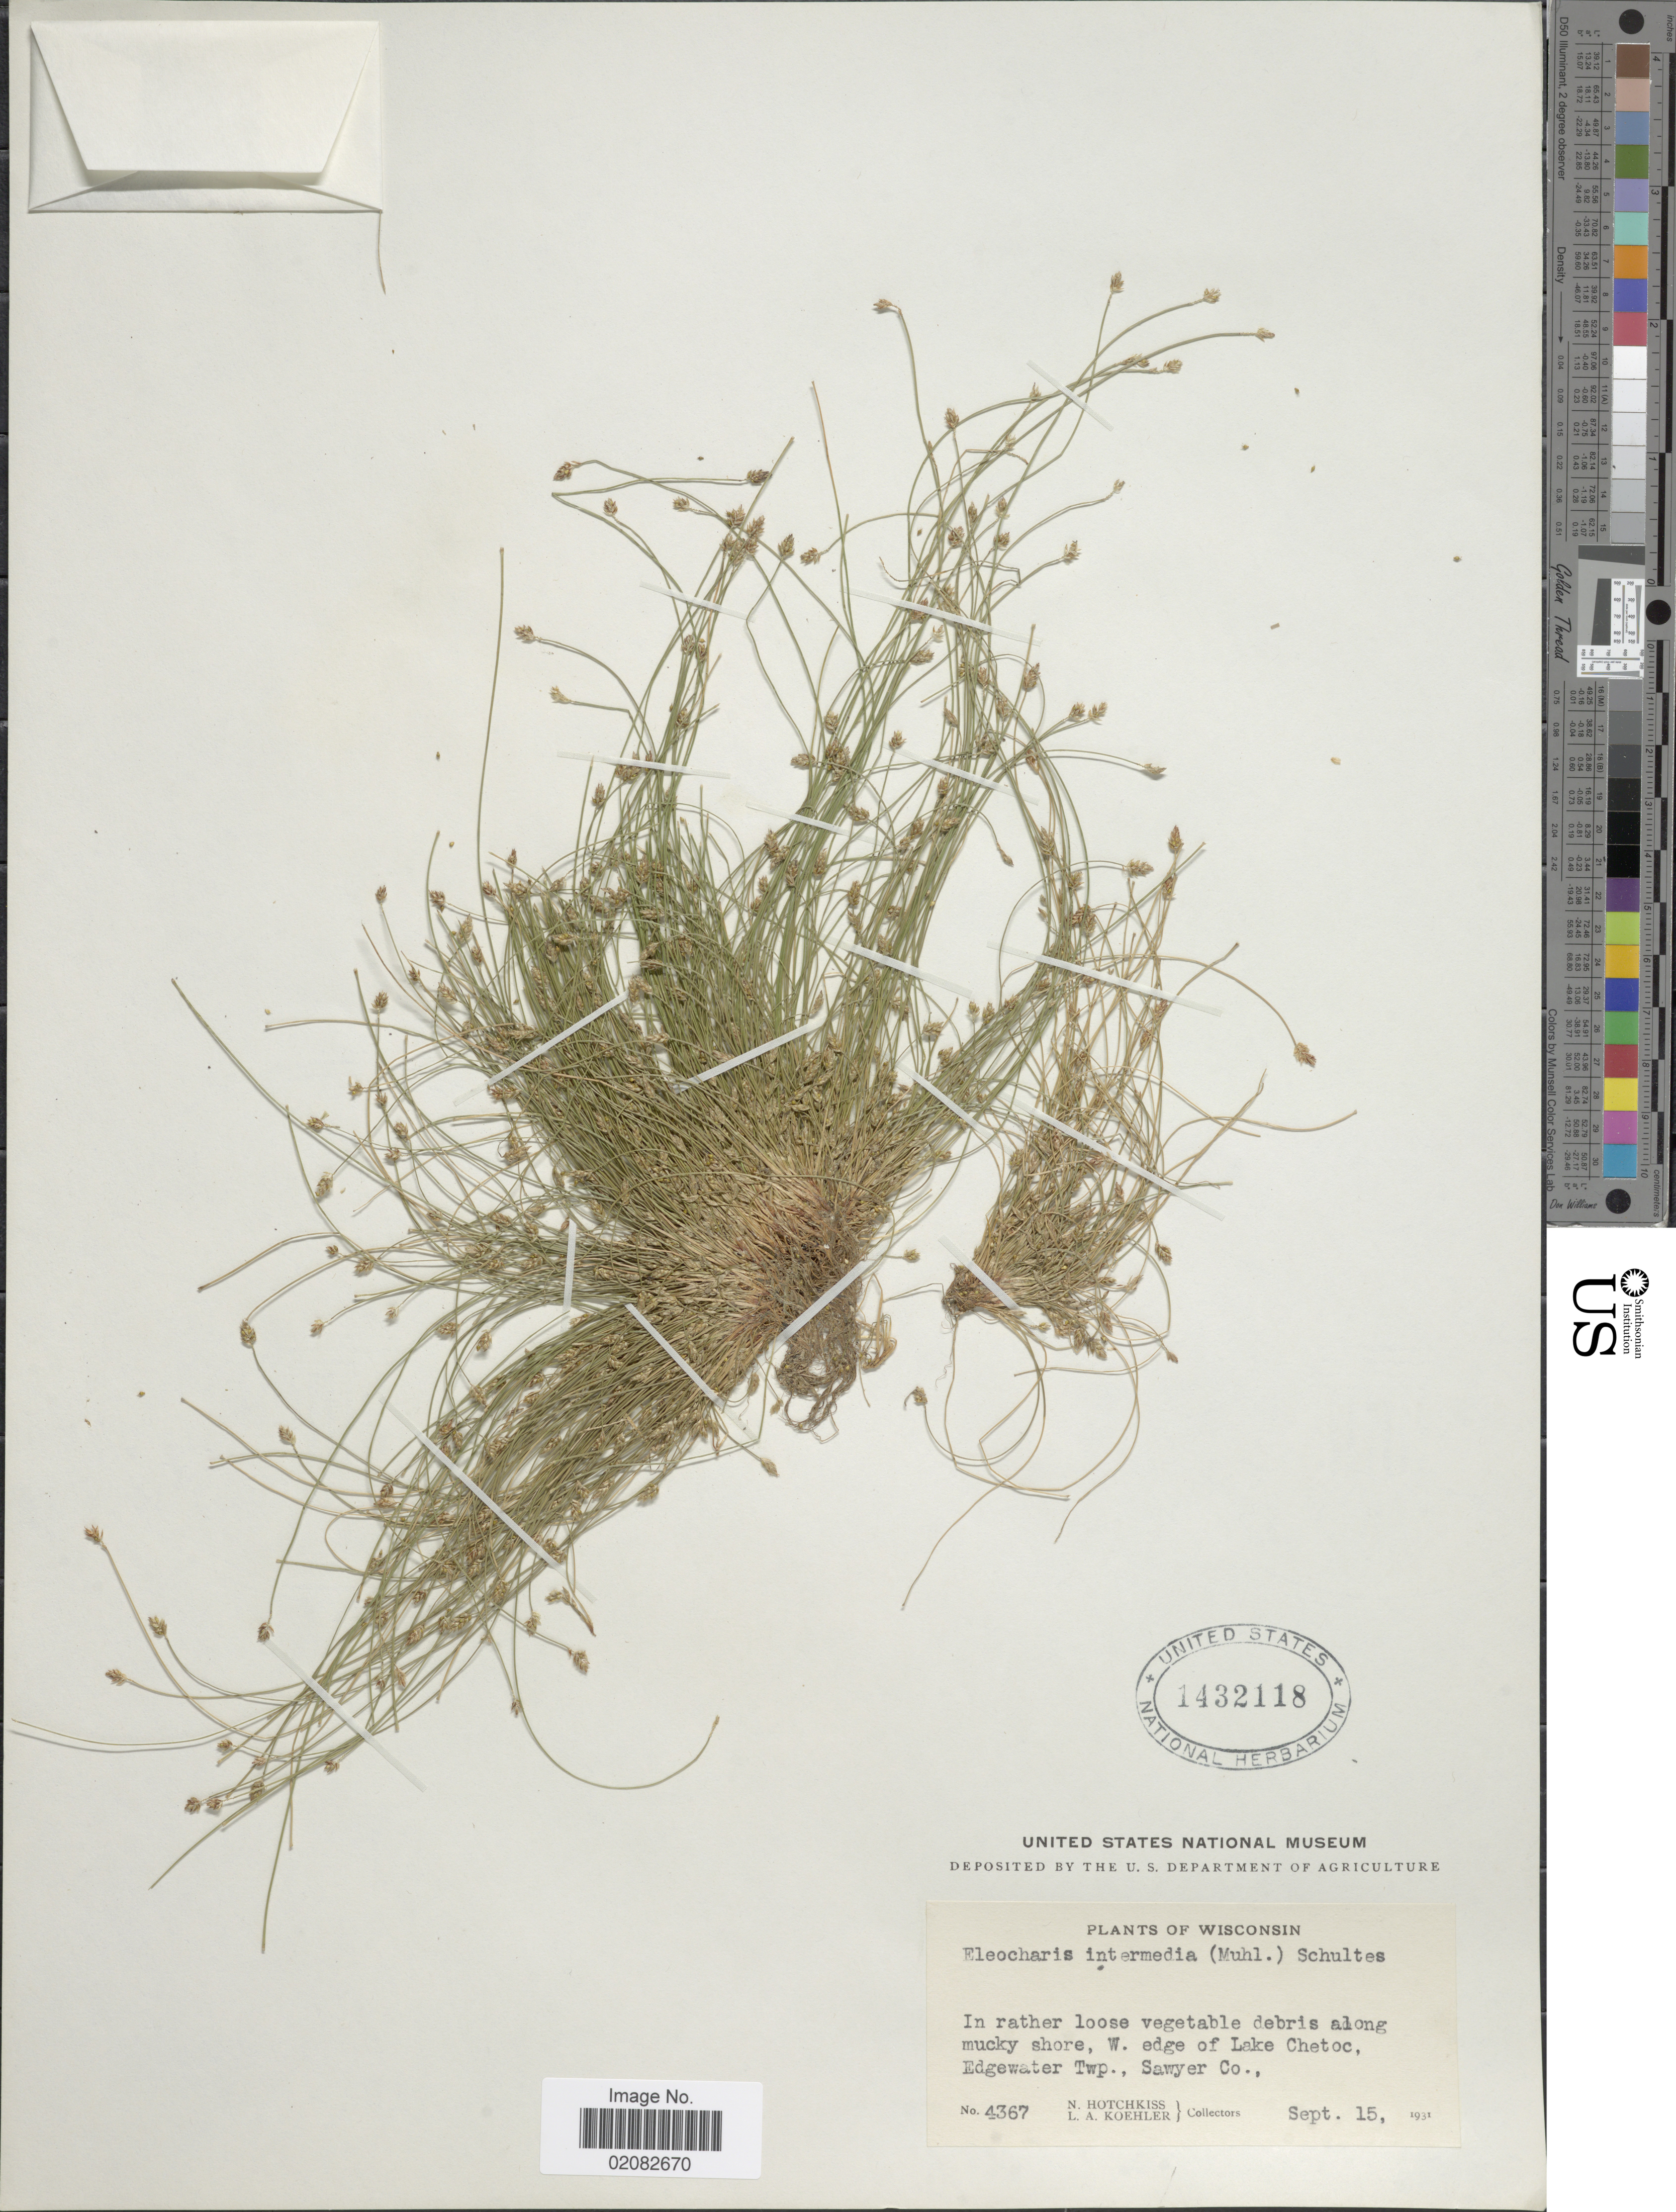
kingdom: Plantae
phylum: Tracheophyta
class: Liliopsida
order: Poales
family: Cyperaceae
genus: Eleocharis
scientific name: Eleocharis intermedia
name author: Schult.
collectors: N. Hotchkiss & L. Koehler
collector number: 4367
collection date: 1931-09-15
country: United States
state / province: Wisconsin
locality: W edge of Lake Chetoc, Edgewater Twp., Sawyer Co.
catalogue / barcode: US 1432118